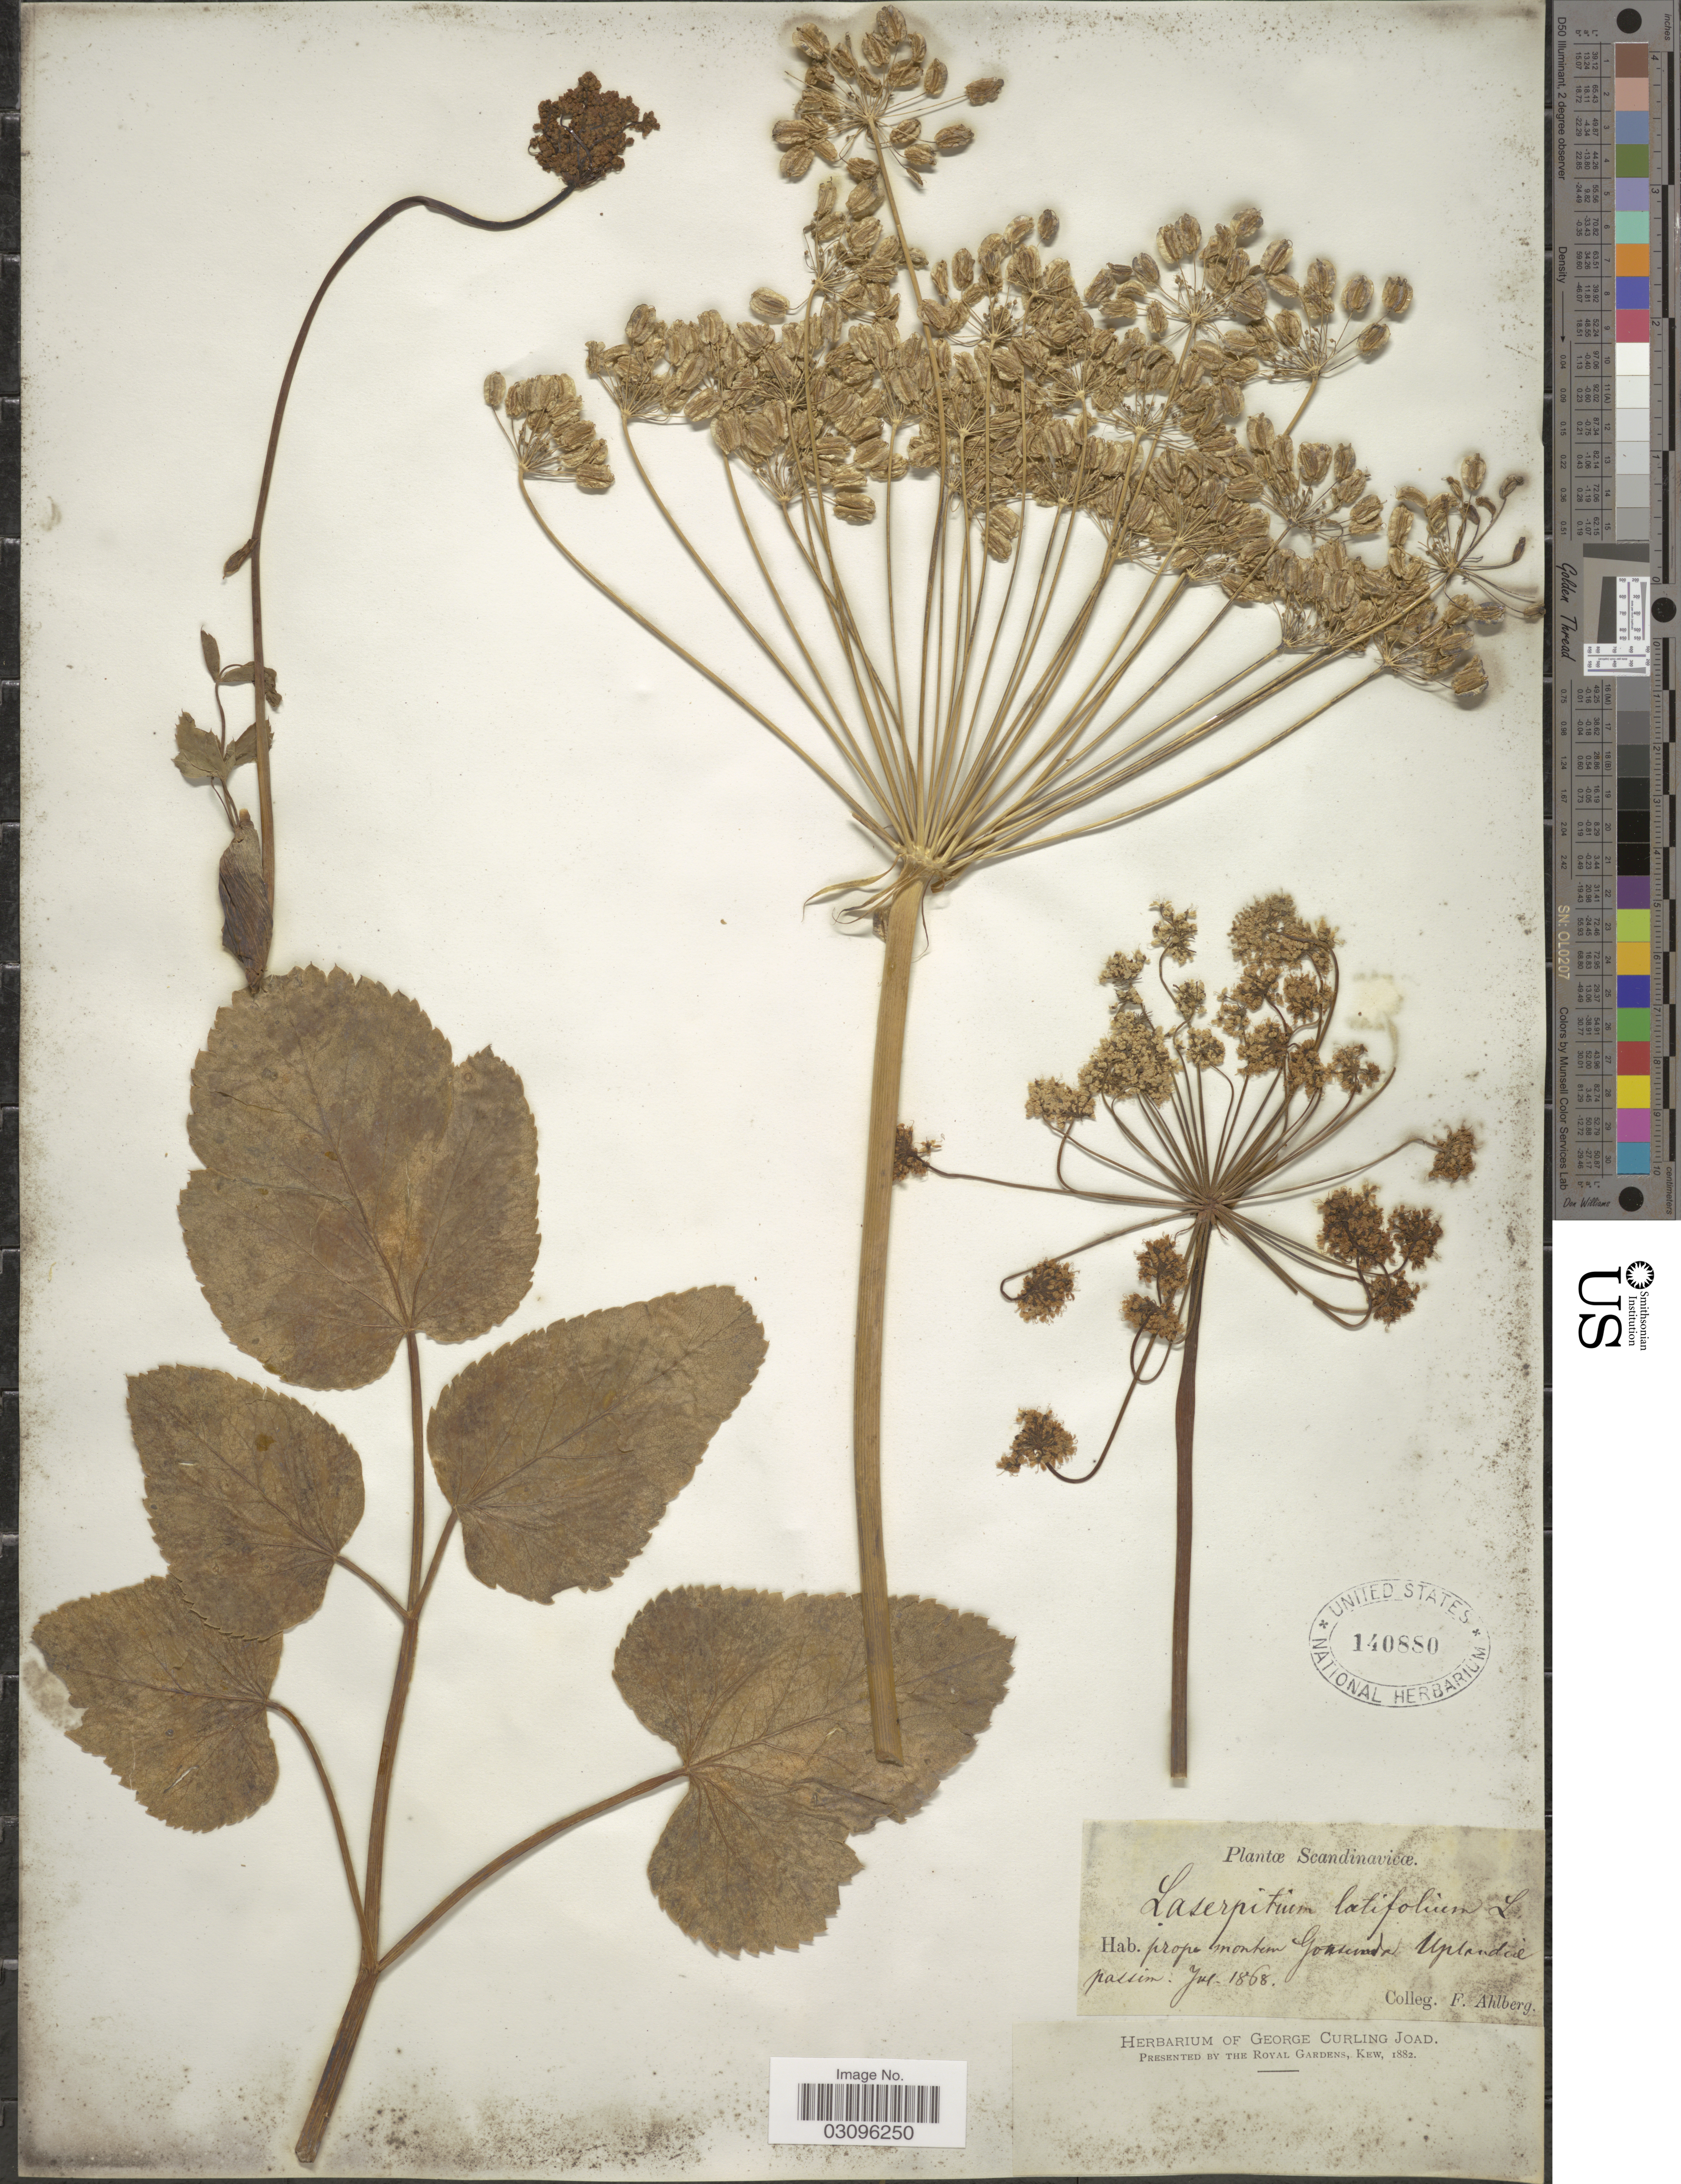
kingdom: Plantae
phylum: Tracheophyta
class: Magnoliopsida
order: Apiales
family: Apiaceae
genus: Laserpitium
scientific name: Laserpitium latifolium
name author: L.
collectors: F. Ahlberg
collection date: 1868-07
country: Sweden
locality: Scandinavicæ. Prope montem Gottsunda Uplandie passim.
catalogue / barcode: US 140880